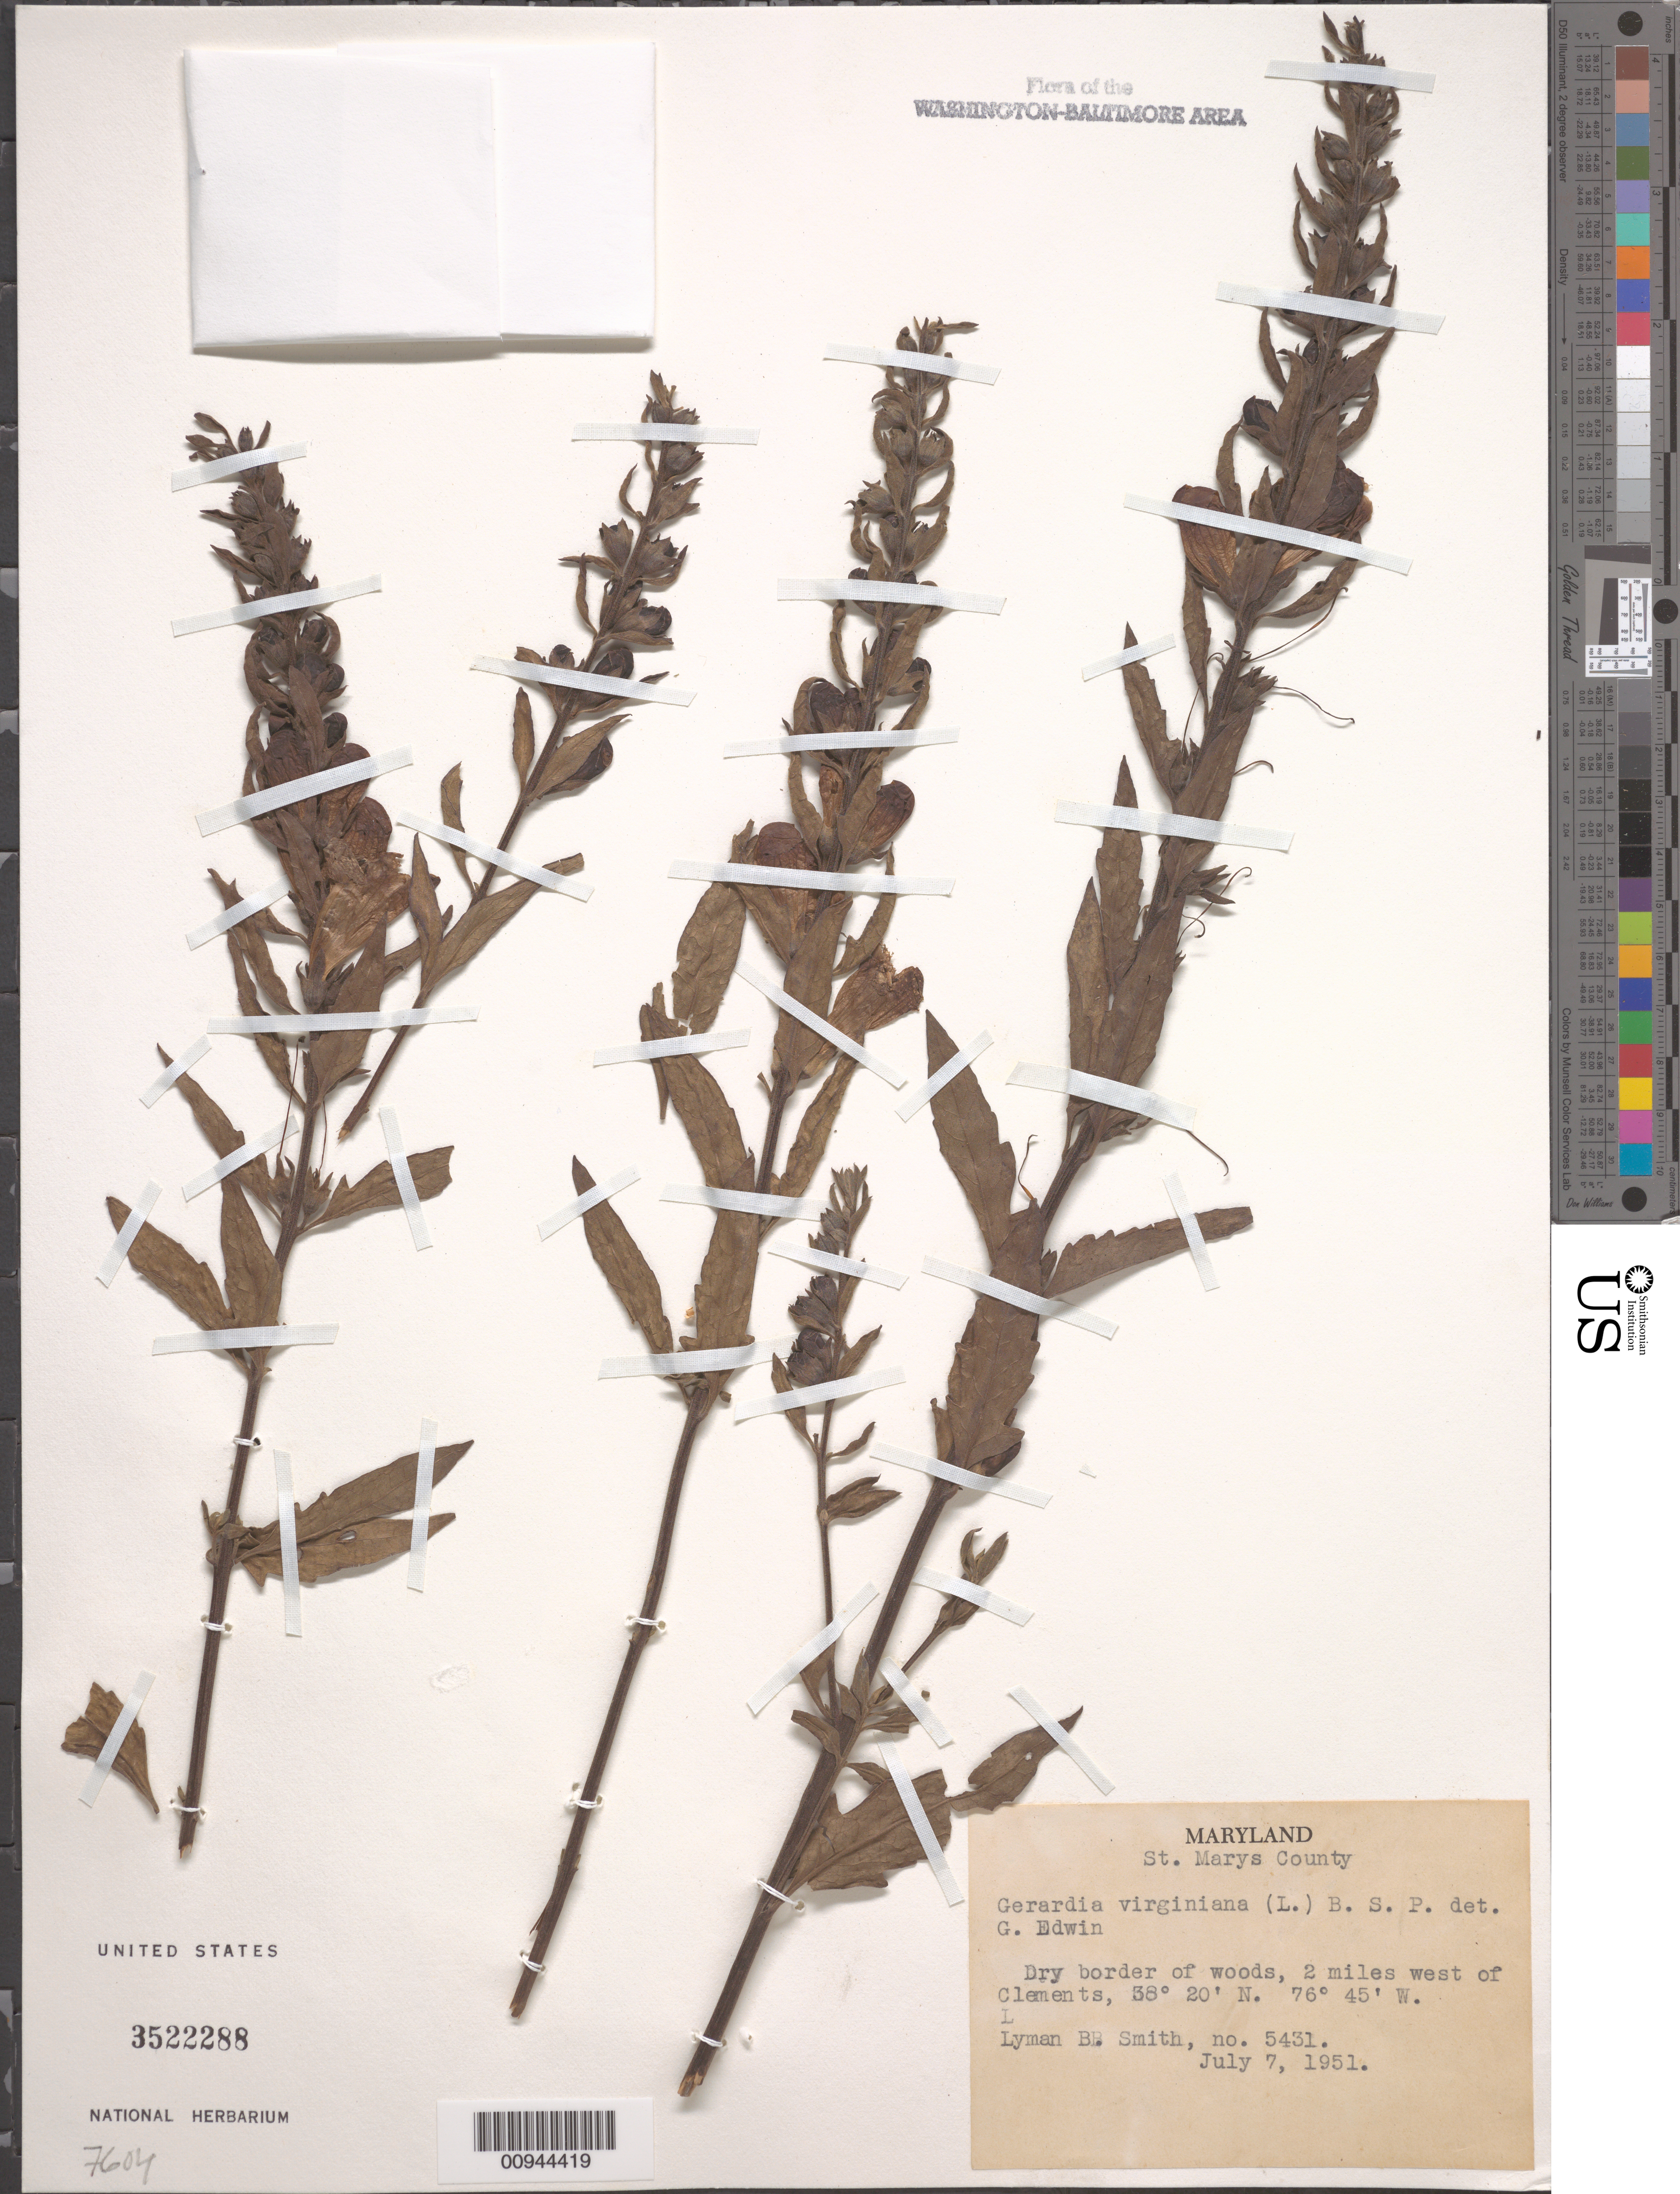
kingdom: Plantae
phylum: Tracheophyta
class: Magnoliopsida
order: Lamiales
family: Orobanchaceae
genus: Aureolaria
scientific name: Aureolaria virginica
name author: (L.) Pennell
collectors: L. Smith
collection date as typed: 07 Jul 1951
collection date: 1951-07-07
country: United States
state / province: Maryland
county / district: St. Mary's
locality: Clements, 2 mi. W Of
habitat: dry border of woods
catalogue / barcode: US 3522288